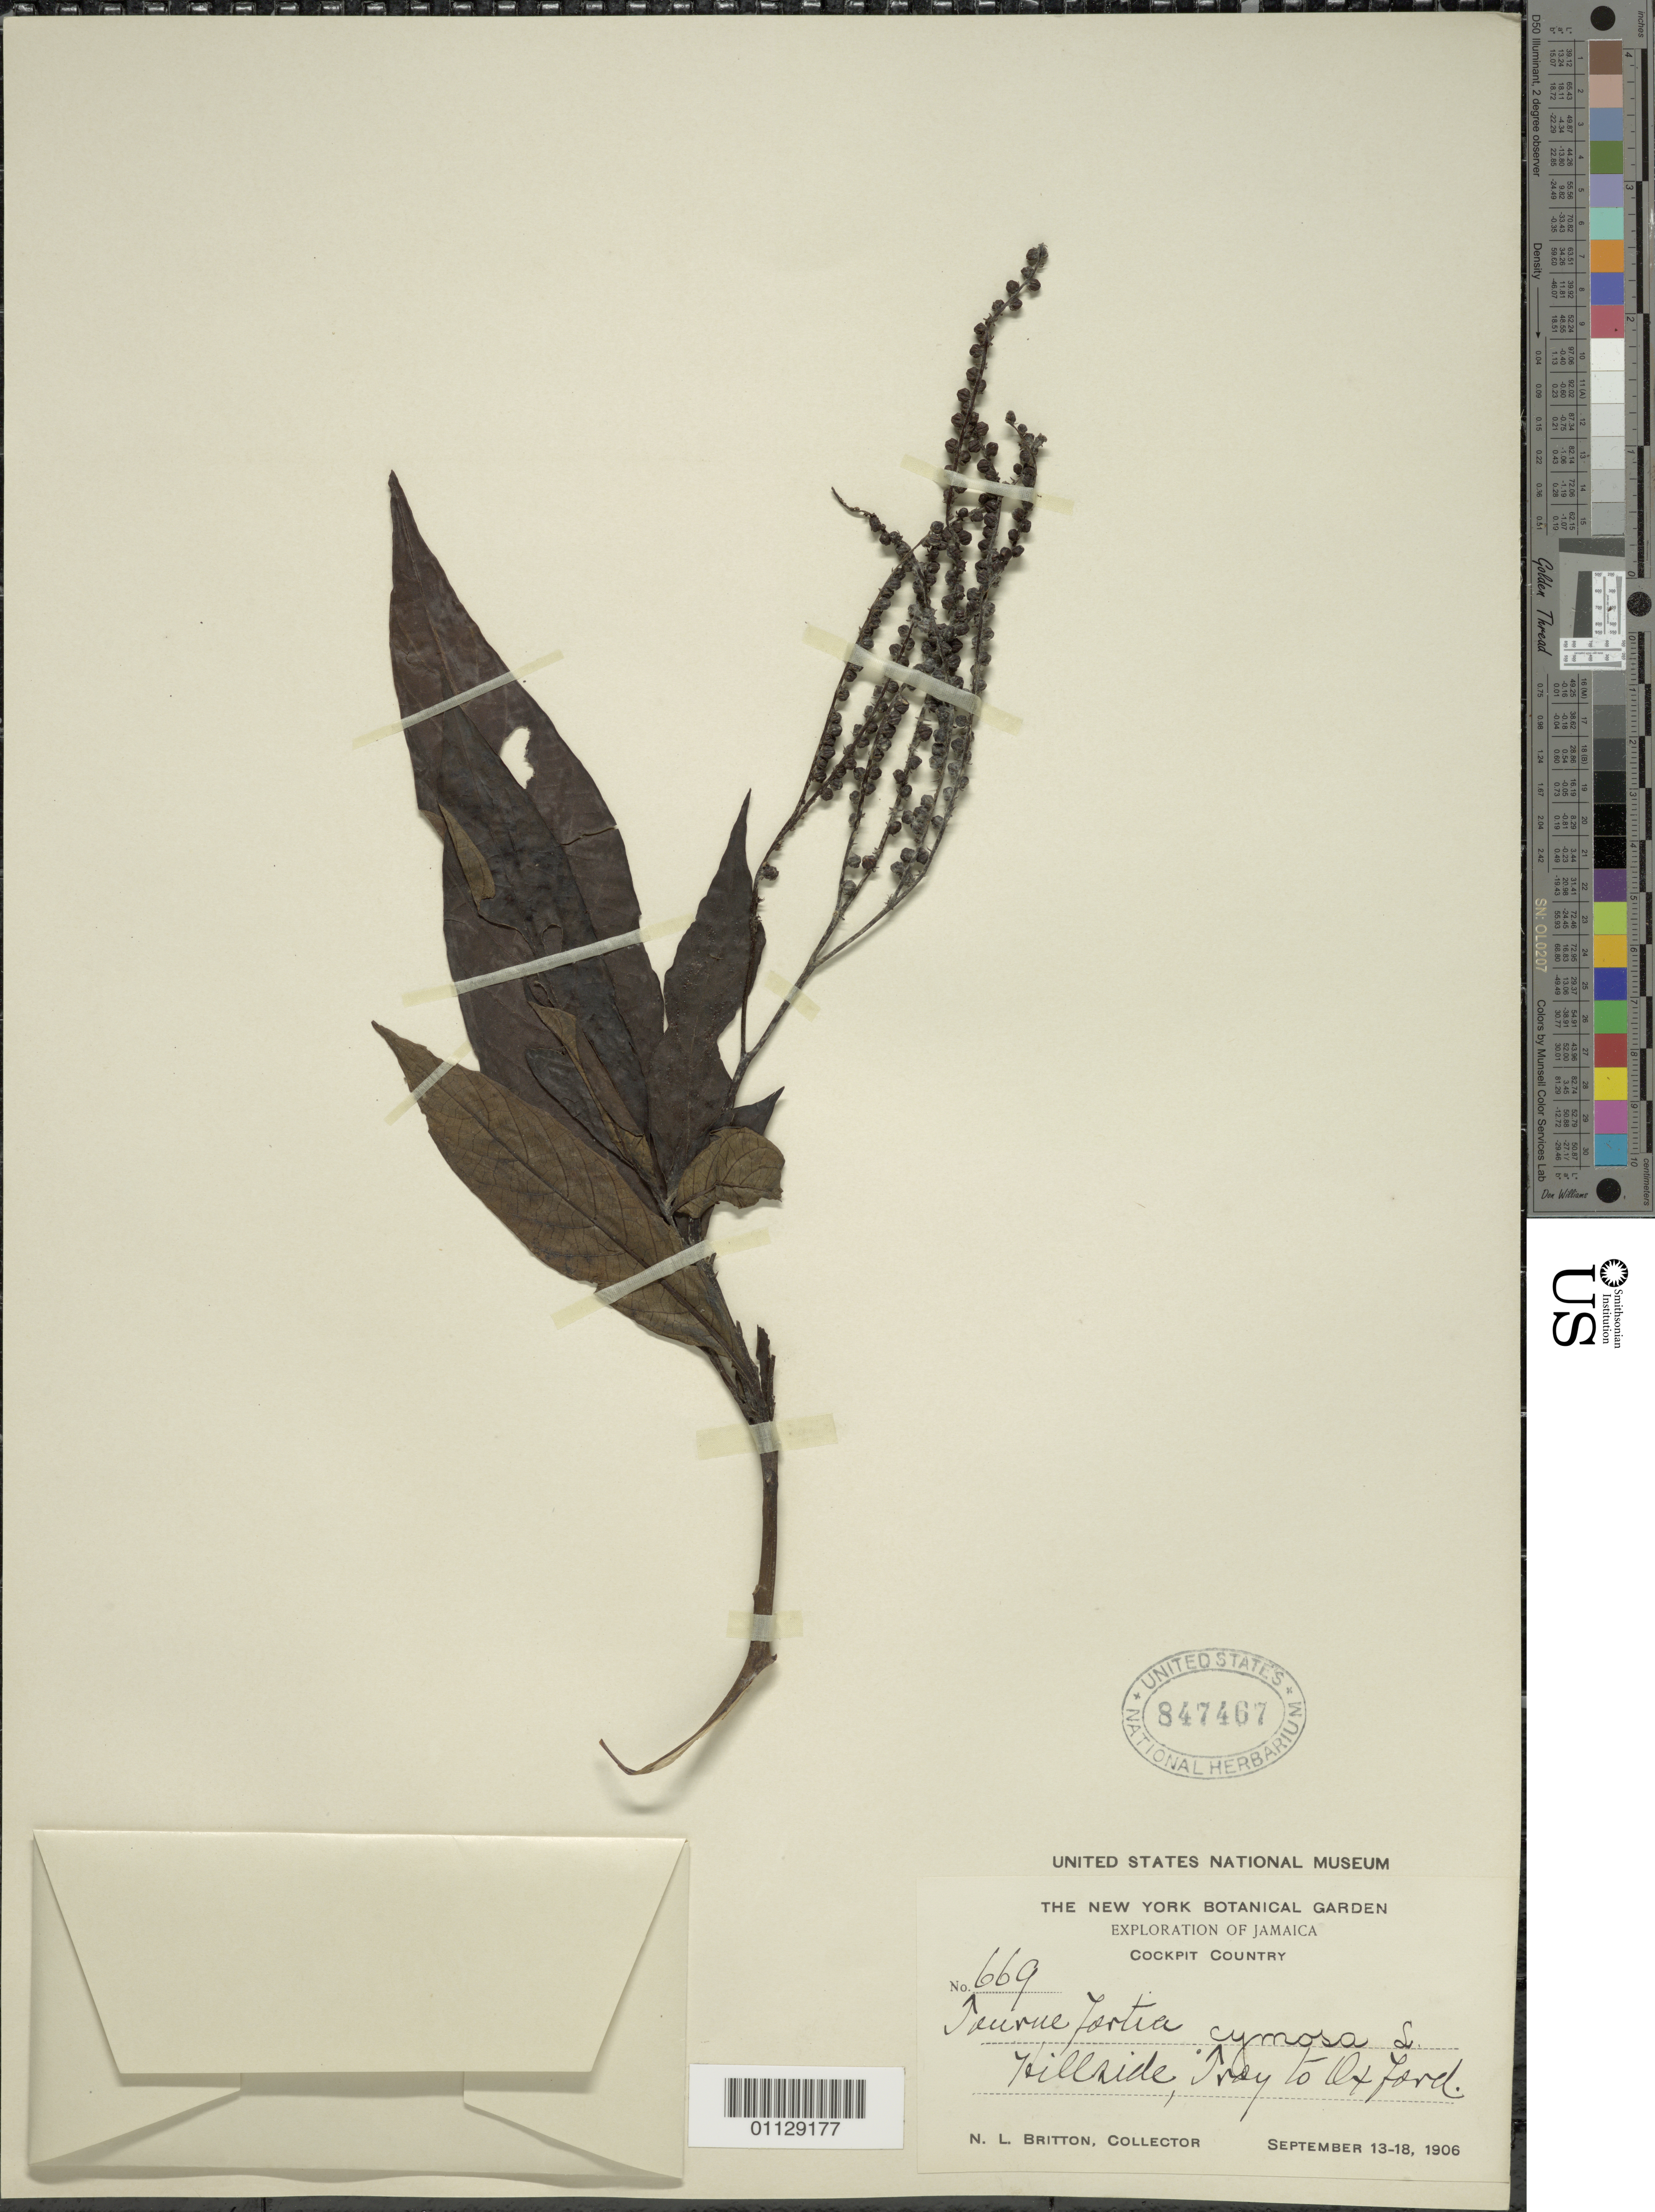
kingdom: Plantae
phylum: Tracheophyta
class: Magnoliopsida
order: Boraginales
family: Heliotropiaceae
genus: Tournefortia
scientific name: Tournefortia glabra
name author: L.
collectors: N. Britton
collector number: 669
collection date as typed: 13 Sep 1906 to 18 Sep 1906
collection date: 1906-09-13/1906-09-18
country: Jamaica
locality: Hillside, Tray to Utford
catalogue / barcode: US 847467